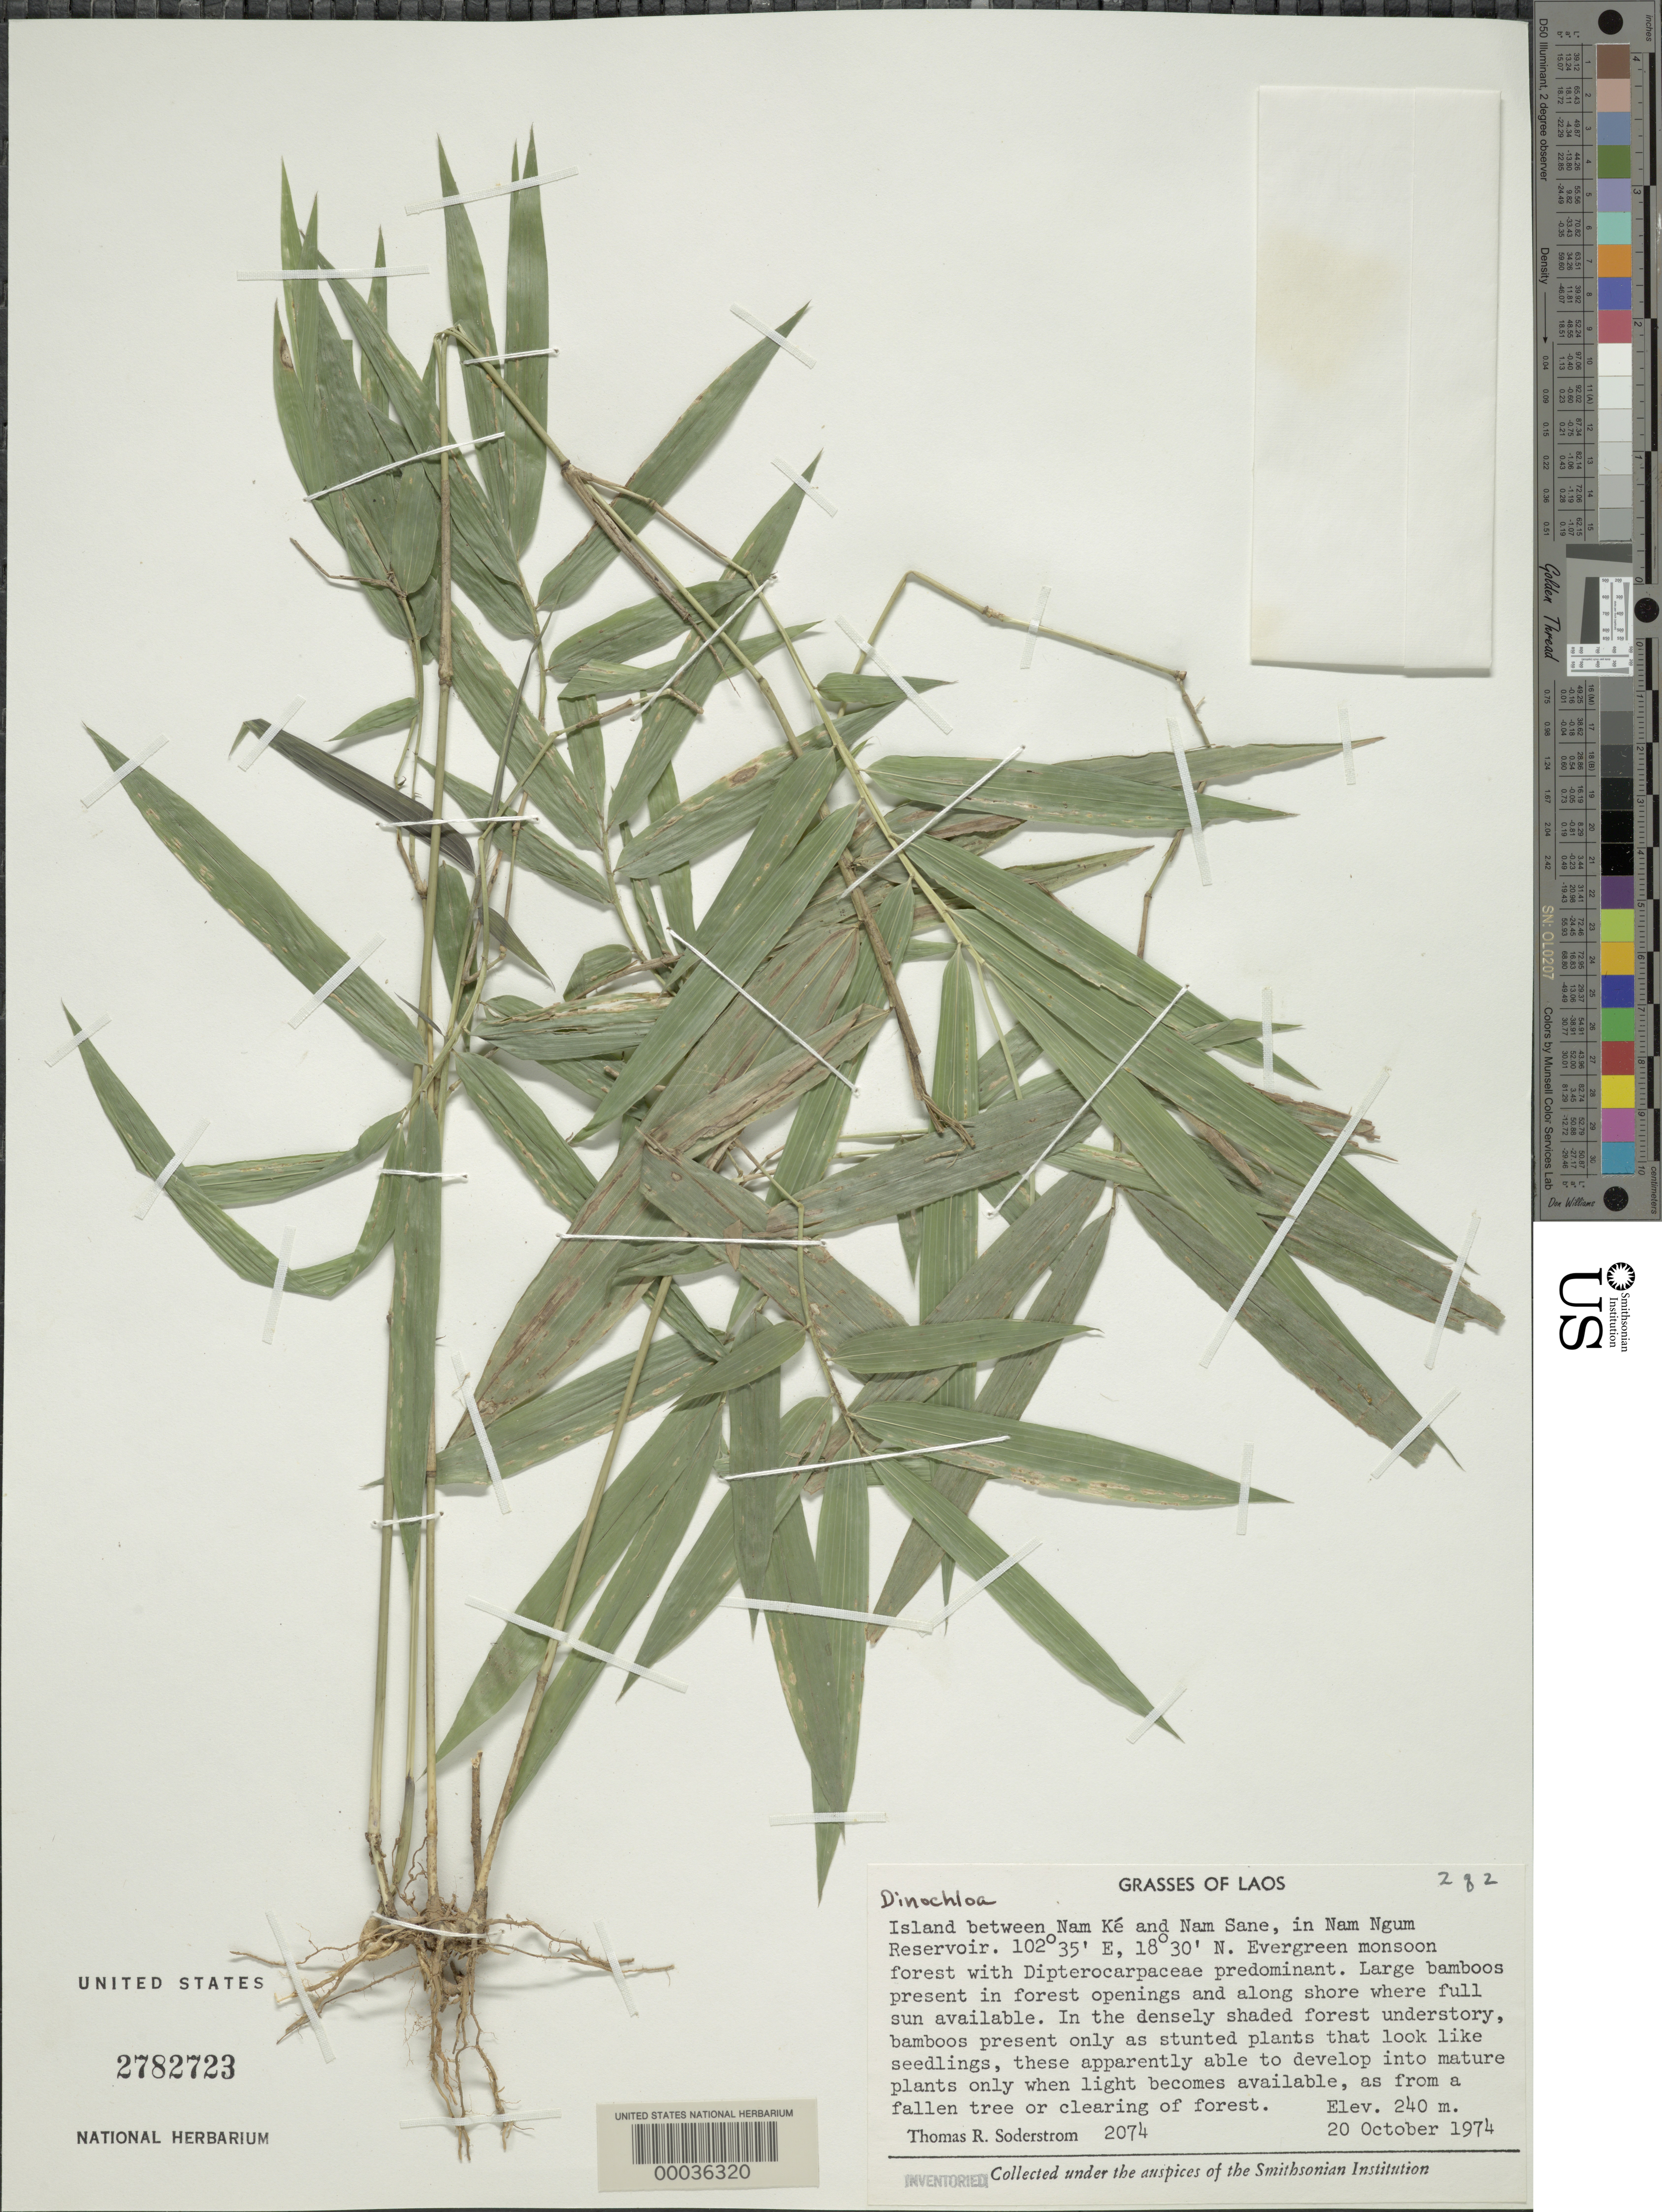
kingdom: Plantae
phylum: Tracheophyta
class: Liliopsida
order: Poales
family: Poaceae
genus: Dinochloa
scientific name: Dinochloa sp.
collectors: T. R. Soderstrom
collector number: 2074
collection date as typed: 20 Oct 1974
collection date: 1974-10-20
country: Laos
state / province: Viangchan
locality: Nam Ngum Reservoir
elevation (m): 240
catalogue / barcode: US 2782723